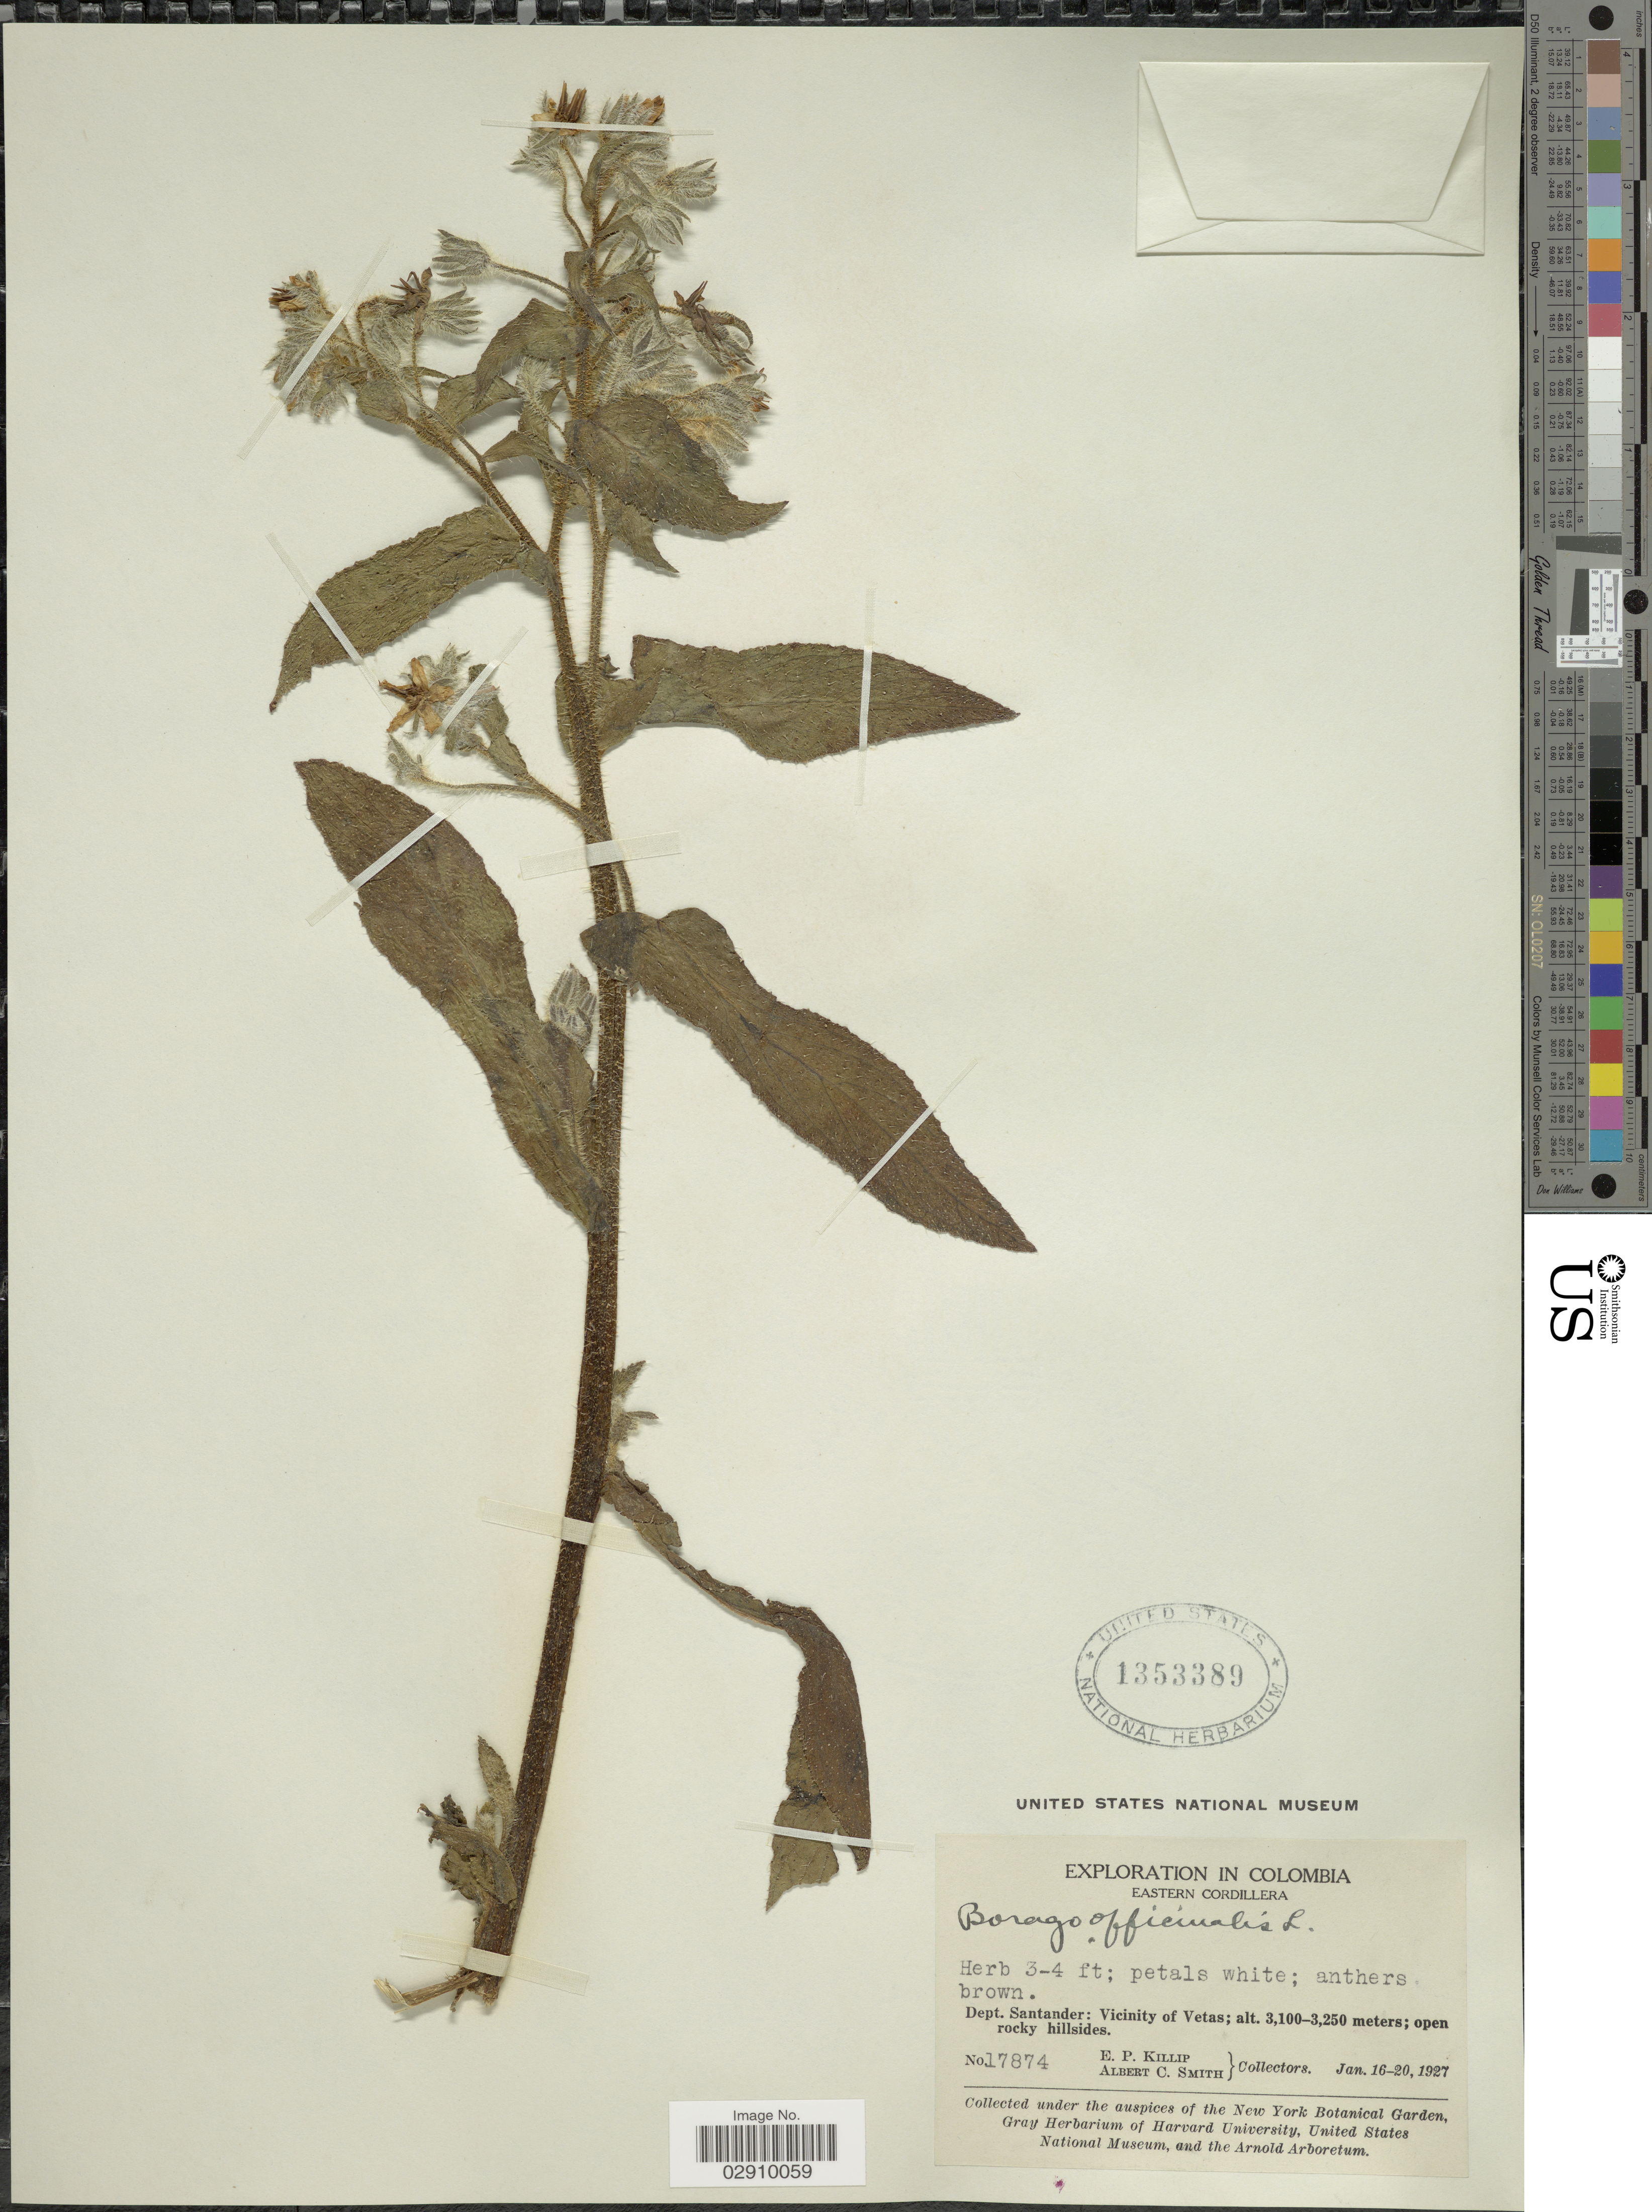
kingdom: Plantae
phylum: Tracheophyta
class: Magnoliopsida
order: Boraginales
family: Boraginaceae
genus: Borago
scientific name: Borago officinalis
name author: L.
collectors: E. P. Killip & A. C. Smith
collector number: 17874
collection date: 1927-01-16/1927-01-20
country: Colombia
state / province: Santander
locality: Eastern Cordillera, Dept. Santander: Vicinity of Vetas.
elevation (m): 3100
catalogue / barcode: US 1353389